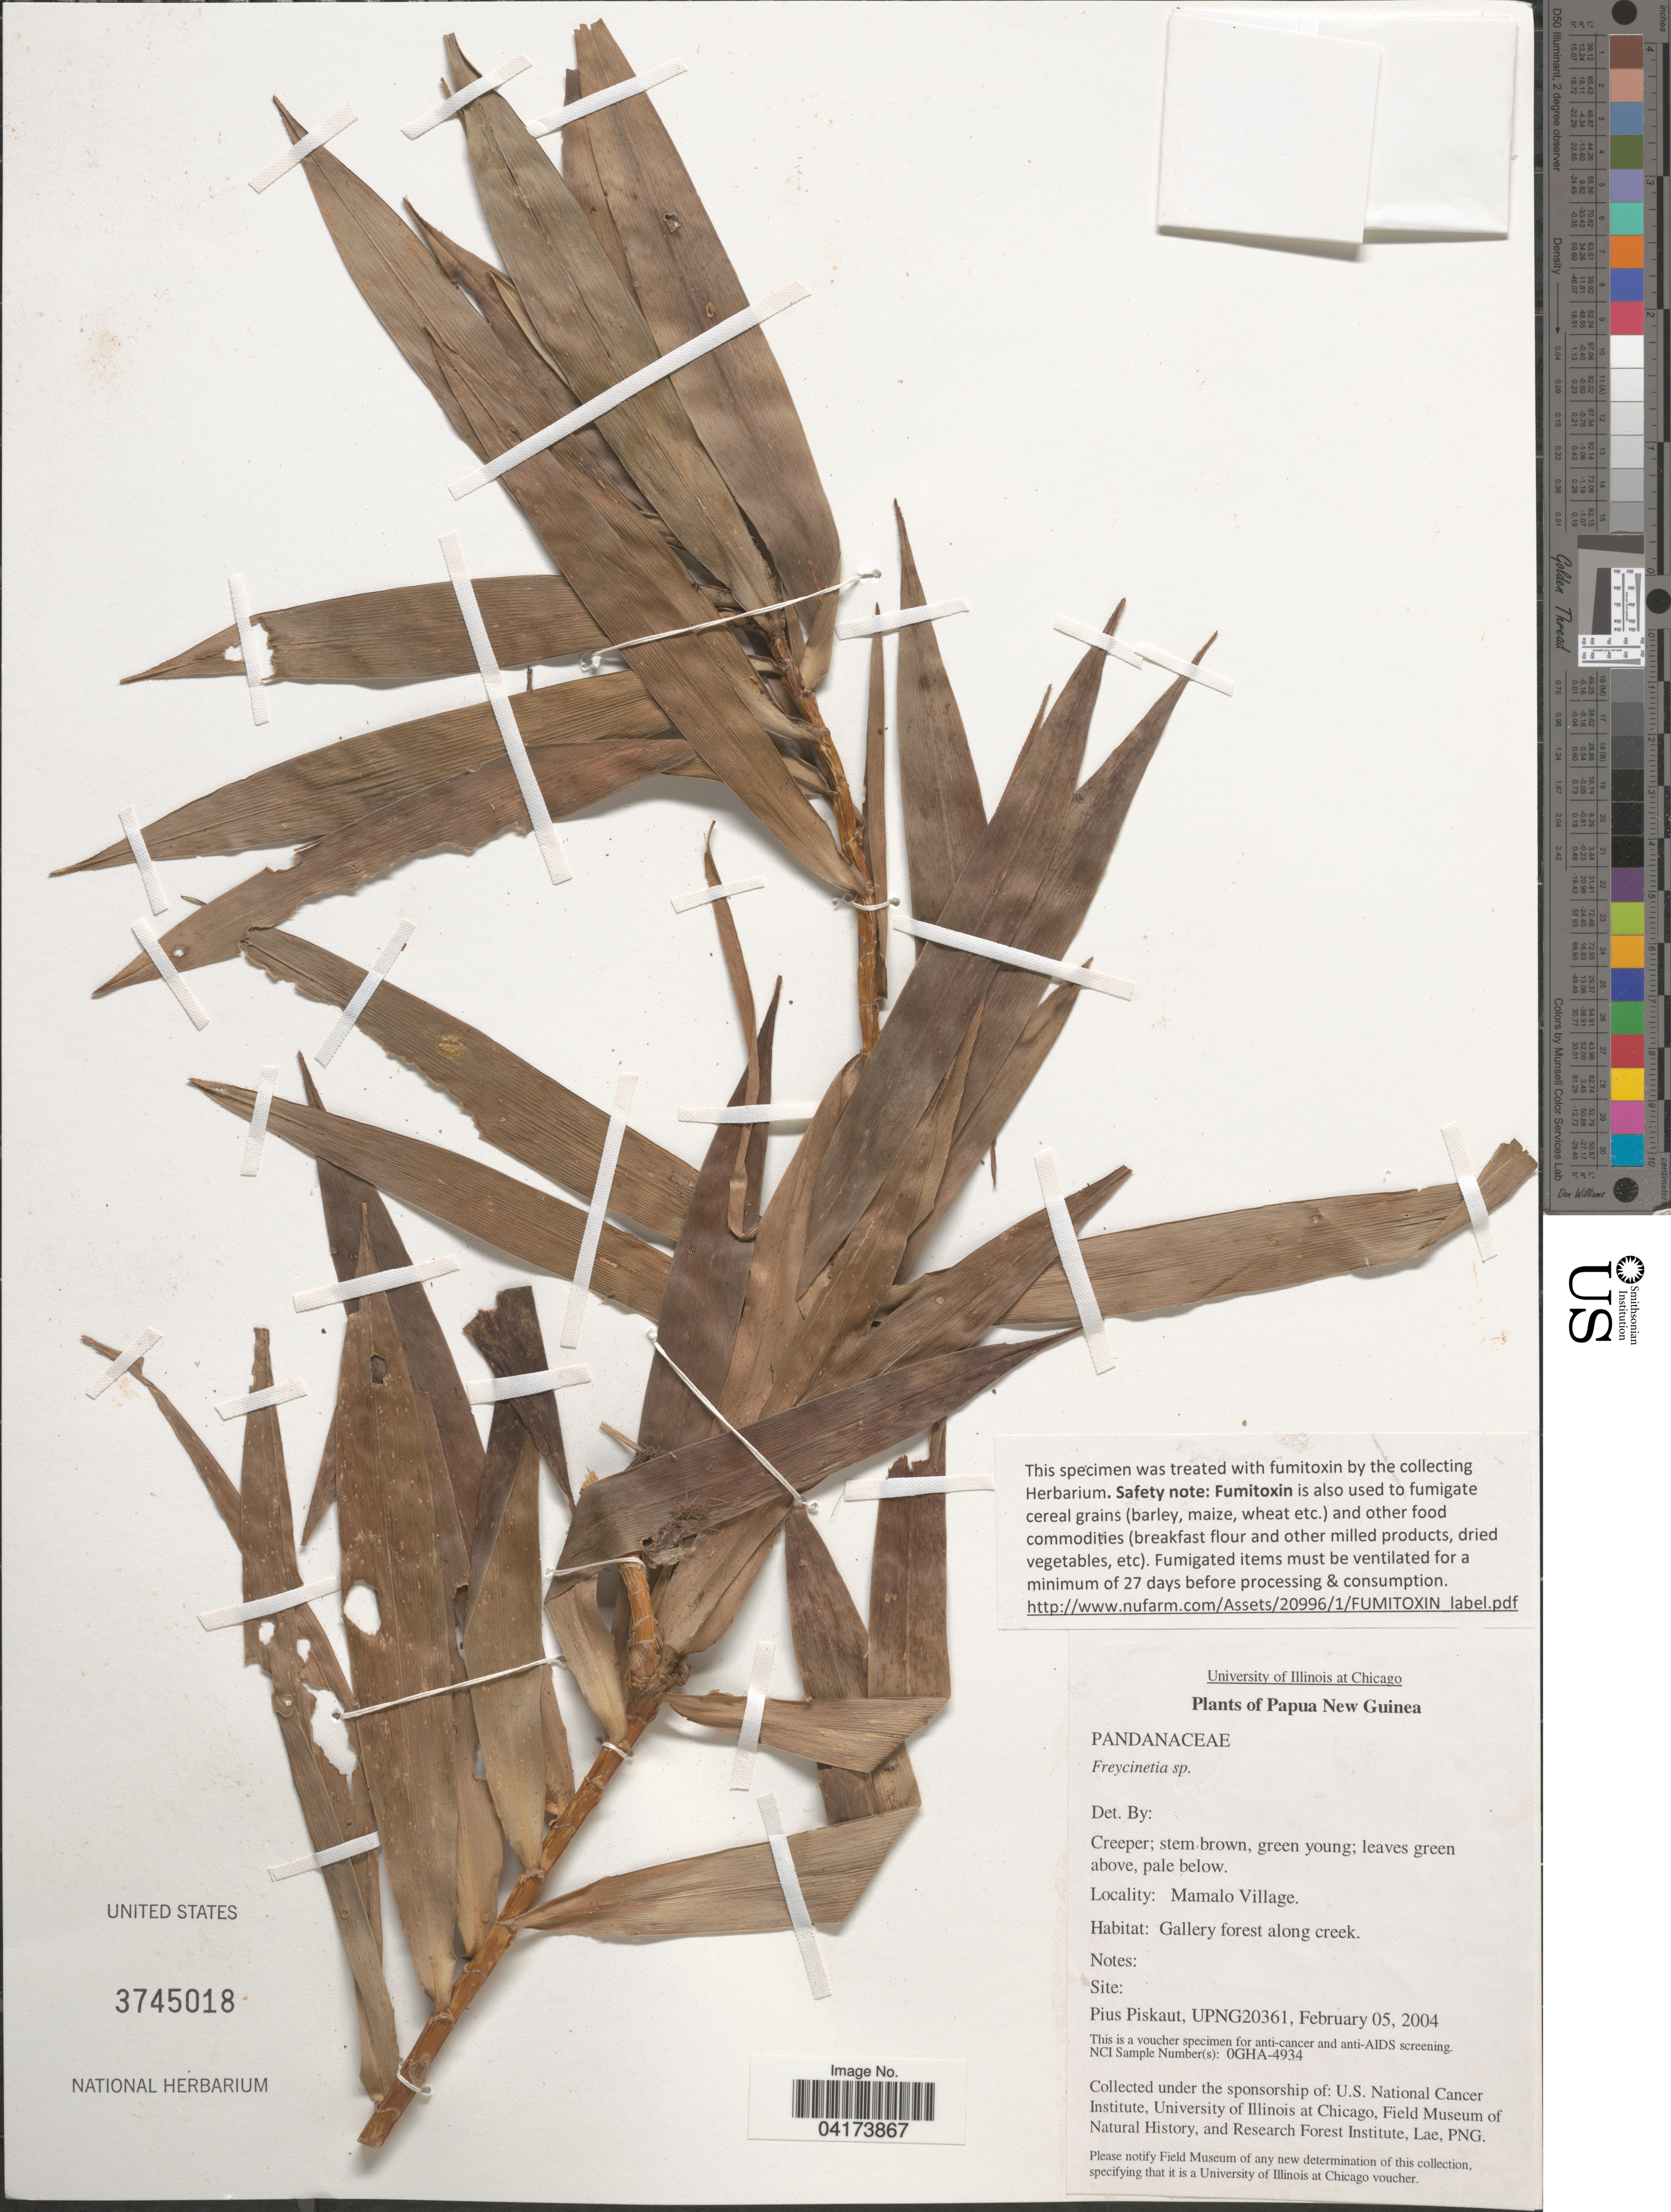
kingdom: Plantae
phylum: Tracheophyta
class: Liliopsida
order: Pandanales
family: Pandanaceae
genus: Freycinetia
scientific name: Freycinetia sp.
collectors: P. Piskaut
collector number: UPNG20361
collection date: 2004-02-05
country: Papua New Guinea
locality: Mamalo Village.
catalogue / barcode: US 3745018